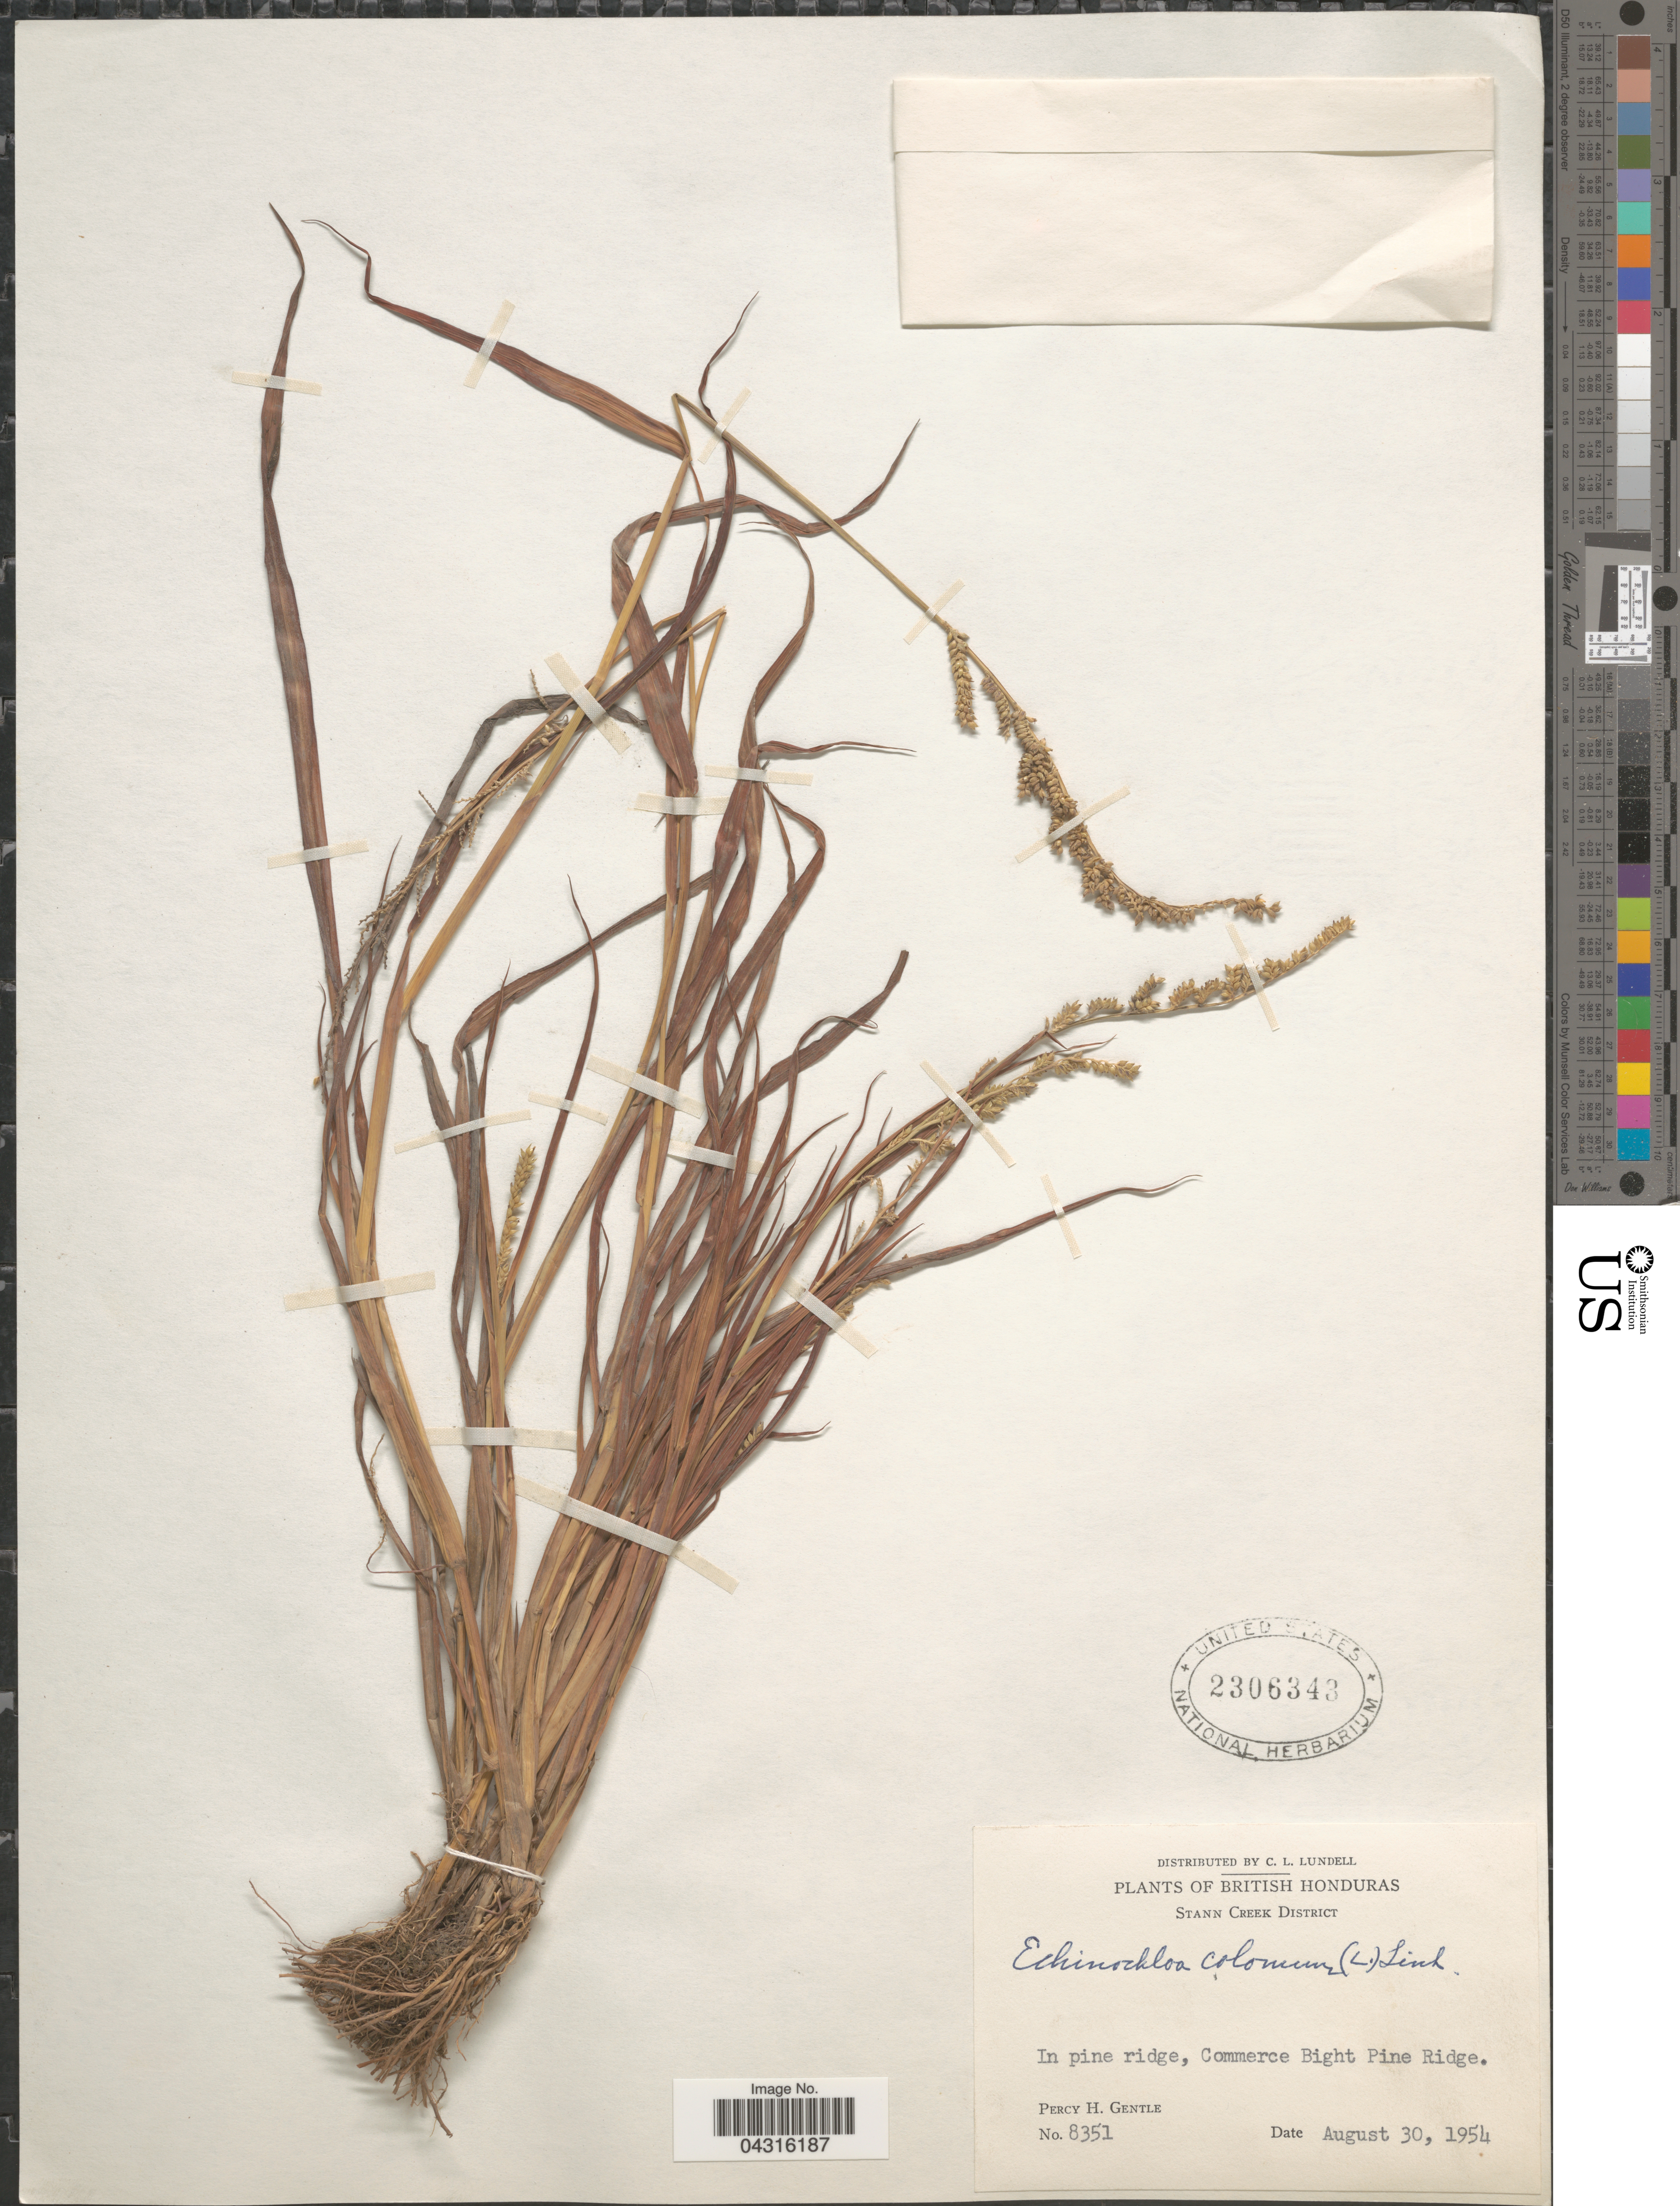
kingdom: Plantae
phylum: Tracheophyta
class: Liliopsida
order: Poales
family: Poaceae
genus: Echinochloa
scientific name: Echinochloa colona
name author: (L.) Link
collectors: P. H. Gentle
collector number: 8351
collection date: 1954-08-30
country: Belize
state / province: Stann Creek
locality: British Honduras. Stann Creek District. In pine ridge, Commerce Bight Pine Ridge.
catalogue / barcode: US 2306343